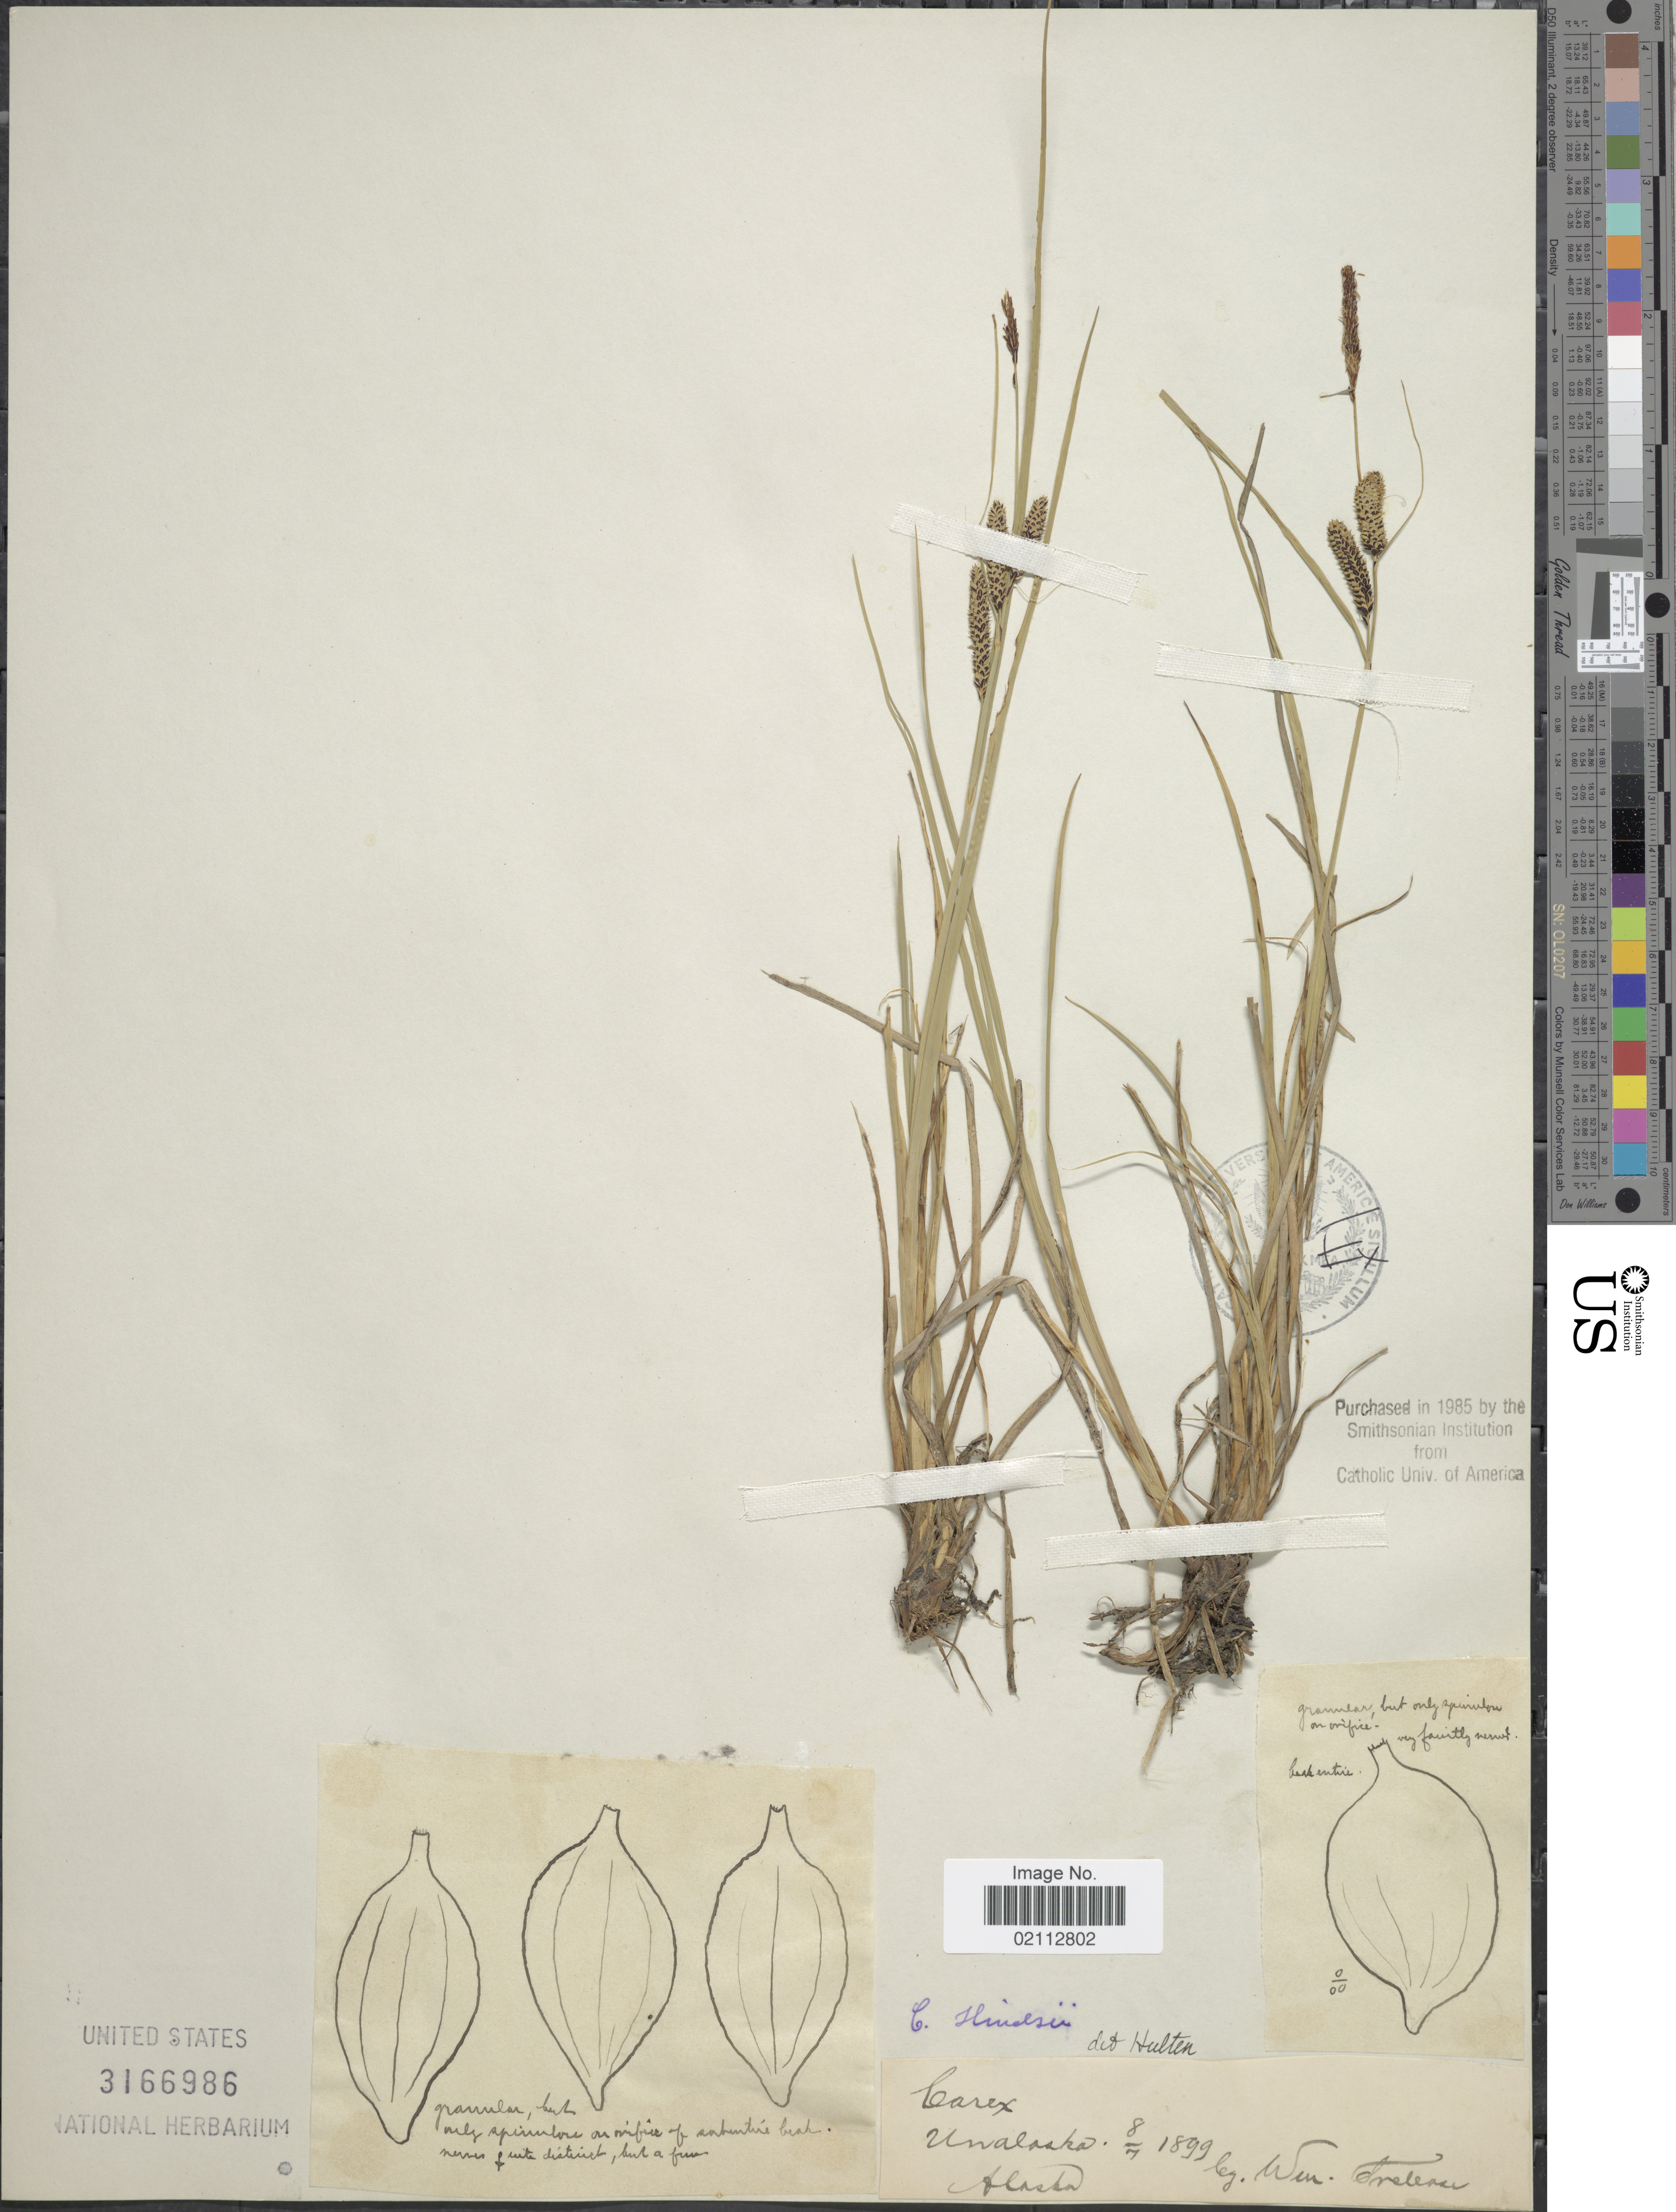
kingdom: Plantae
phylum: Tracheophyta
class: Liliopsida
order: Poales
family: Cyperaceae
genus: Carex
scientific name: Carex kelloggii var. limnophila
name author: (Holm) B.L. Wilson & R.E. Brainerd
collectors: W. Trelease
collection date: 1899-07-08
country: United States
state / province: Alaska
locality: Unalaska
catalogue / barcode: US 3166986